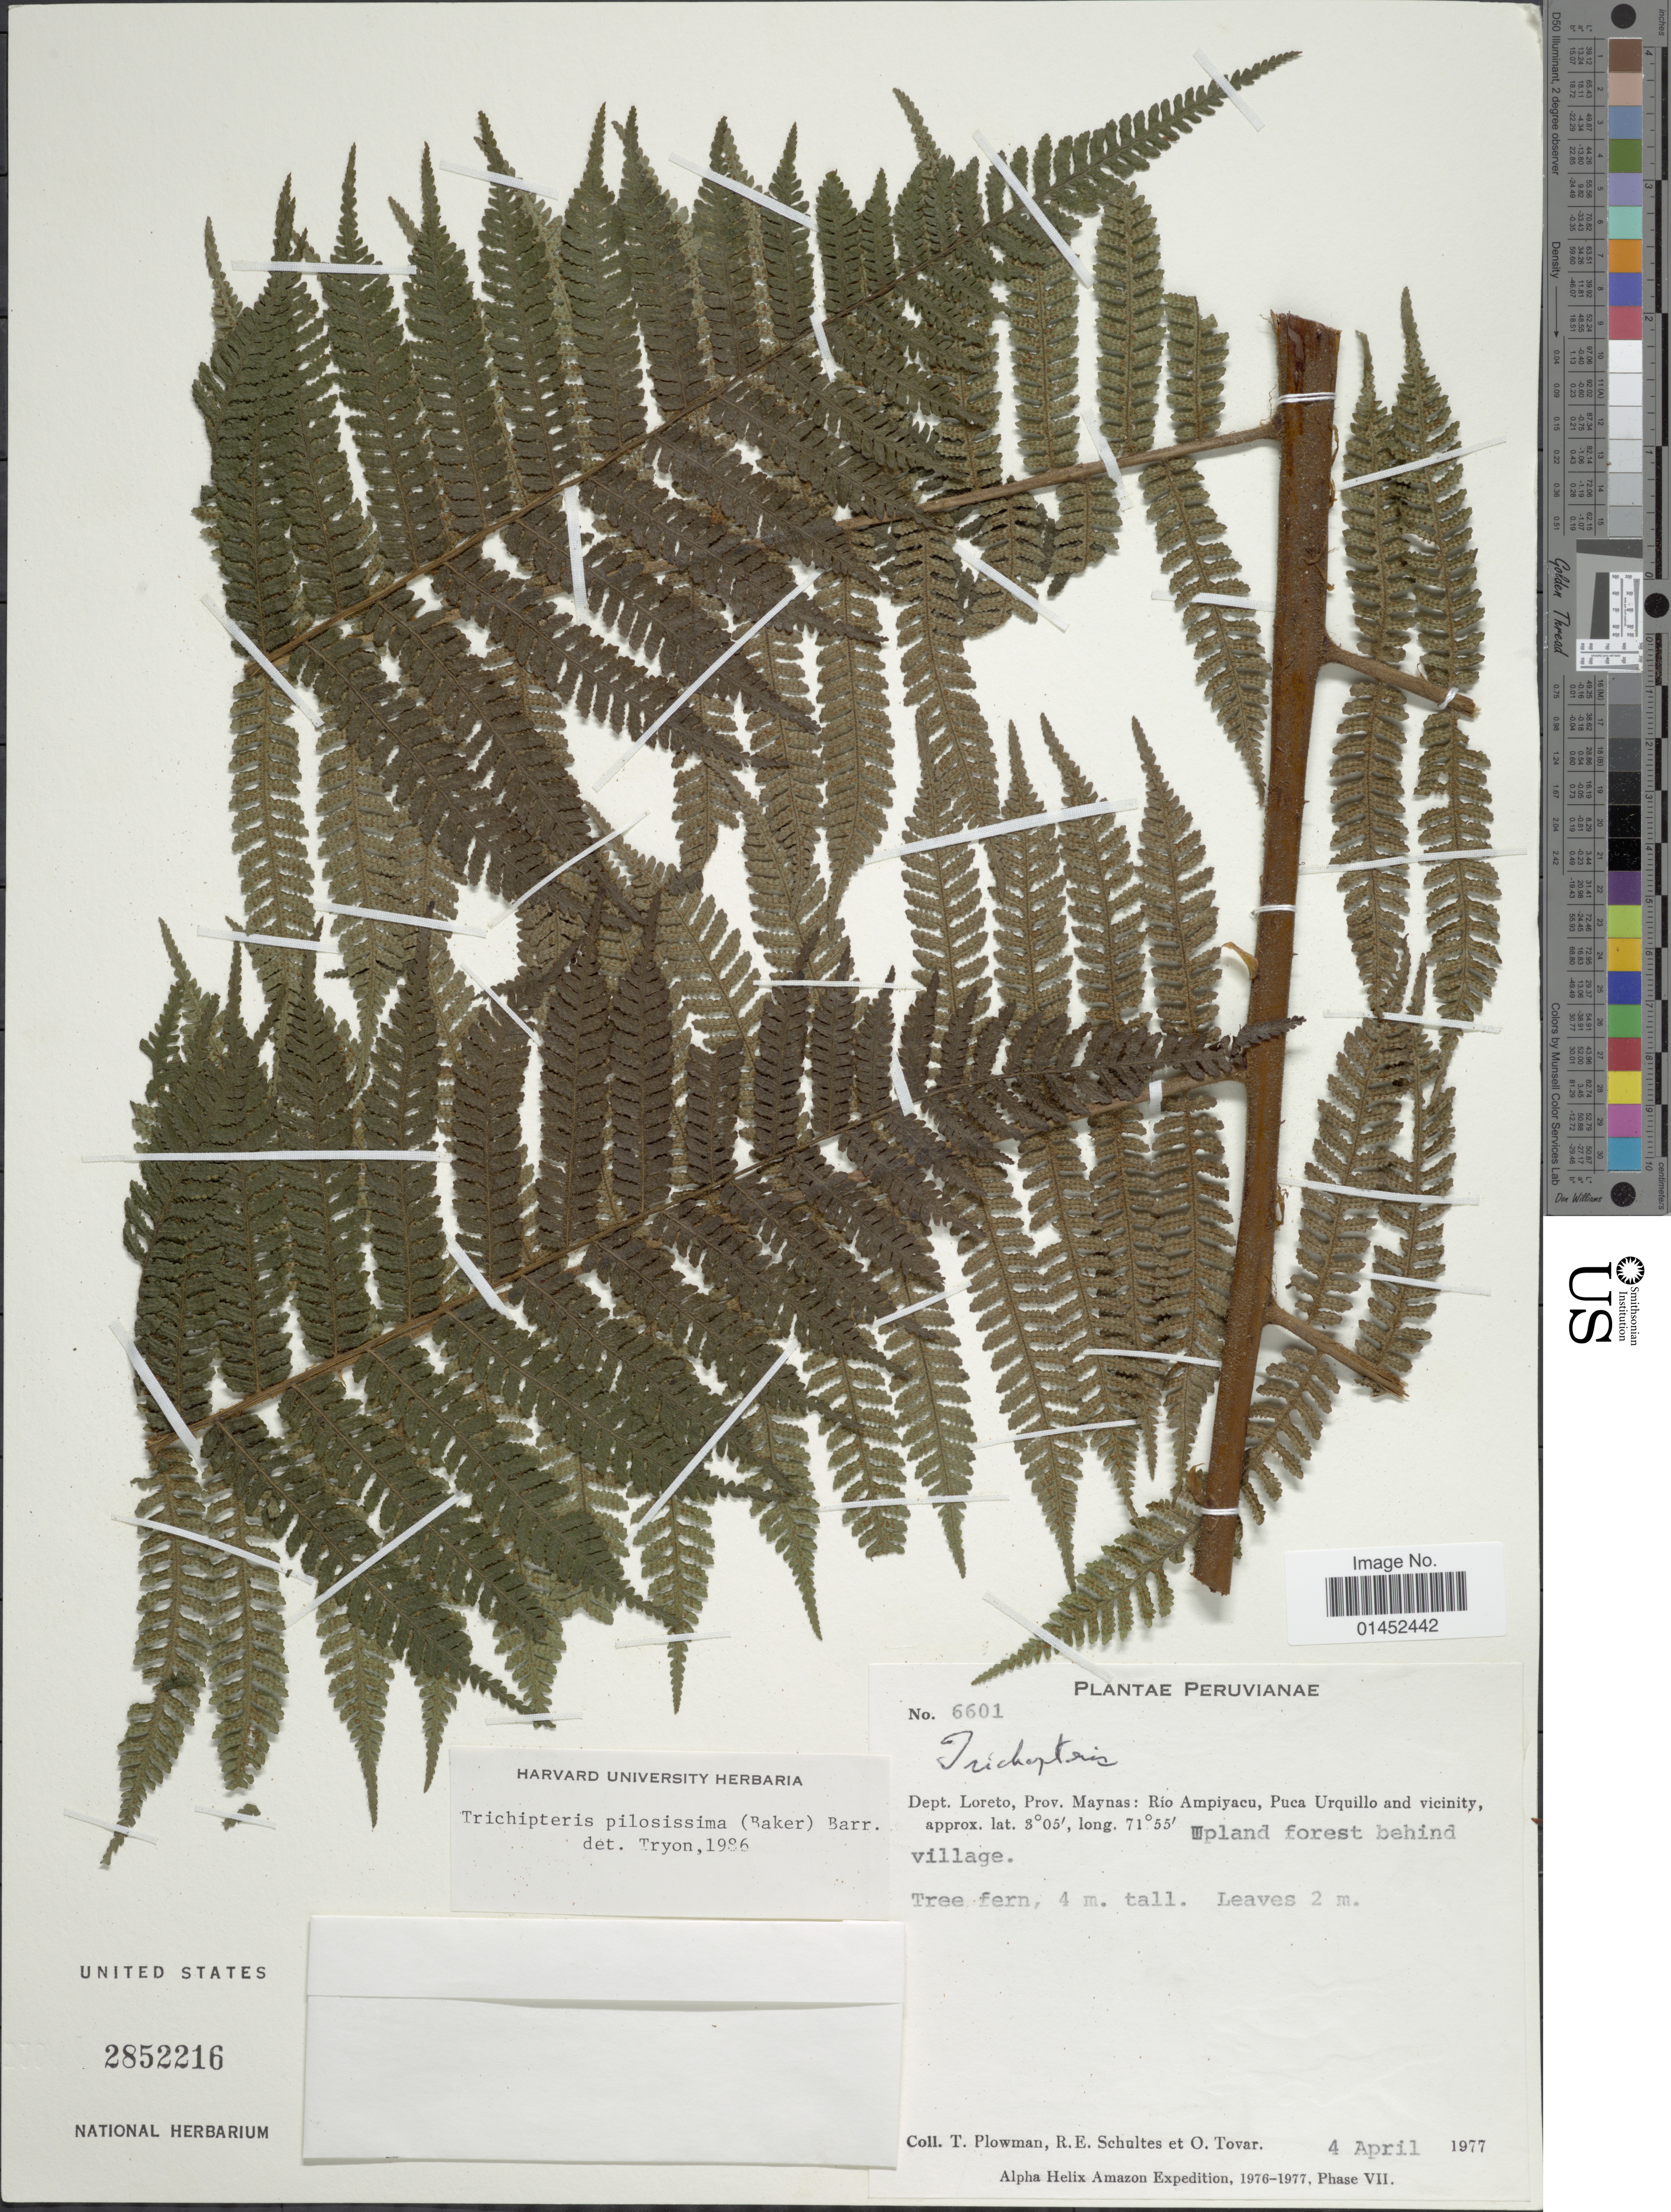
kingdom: Plantae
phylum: Tracheophyta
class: Polypodiopsida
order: Cyatheales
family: Cyatheaceae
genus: Cyathea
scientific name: Cyathea pilosissima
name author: (Baker) Domin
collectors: T. Plowman, R. E. Schultes & O. Tovar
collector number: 6601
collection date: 1977-04-04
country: Peru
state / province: Loreto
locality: Dept. Loreto, Prov. Maynas: Rio Ampiyacu, Puca Urquillo and vicinity, upland forest behind village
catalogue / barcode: US 2852216